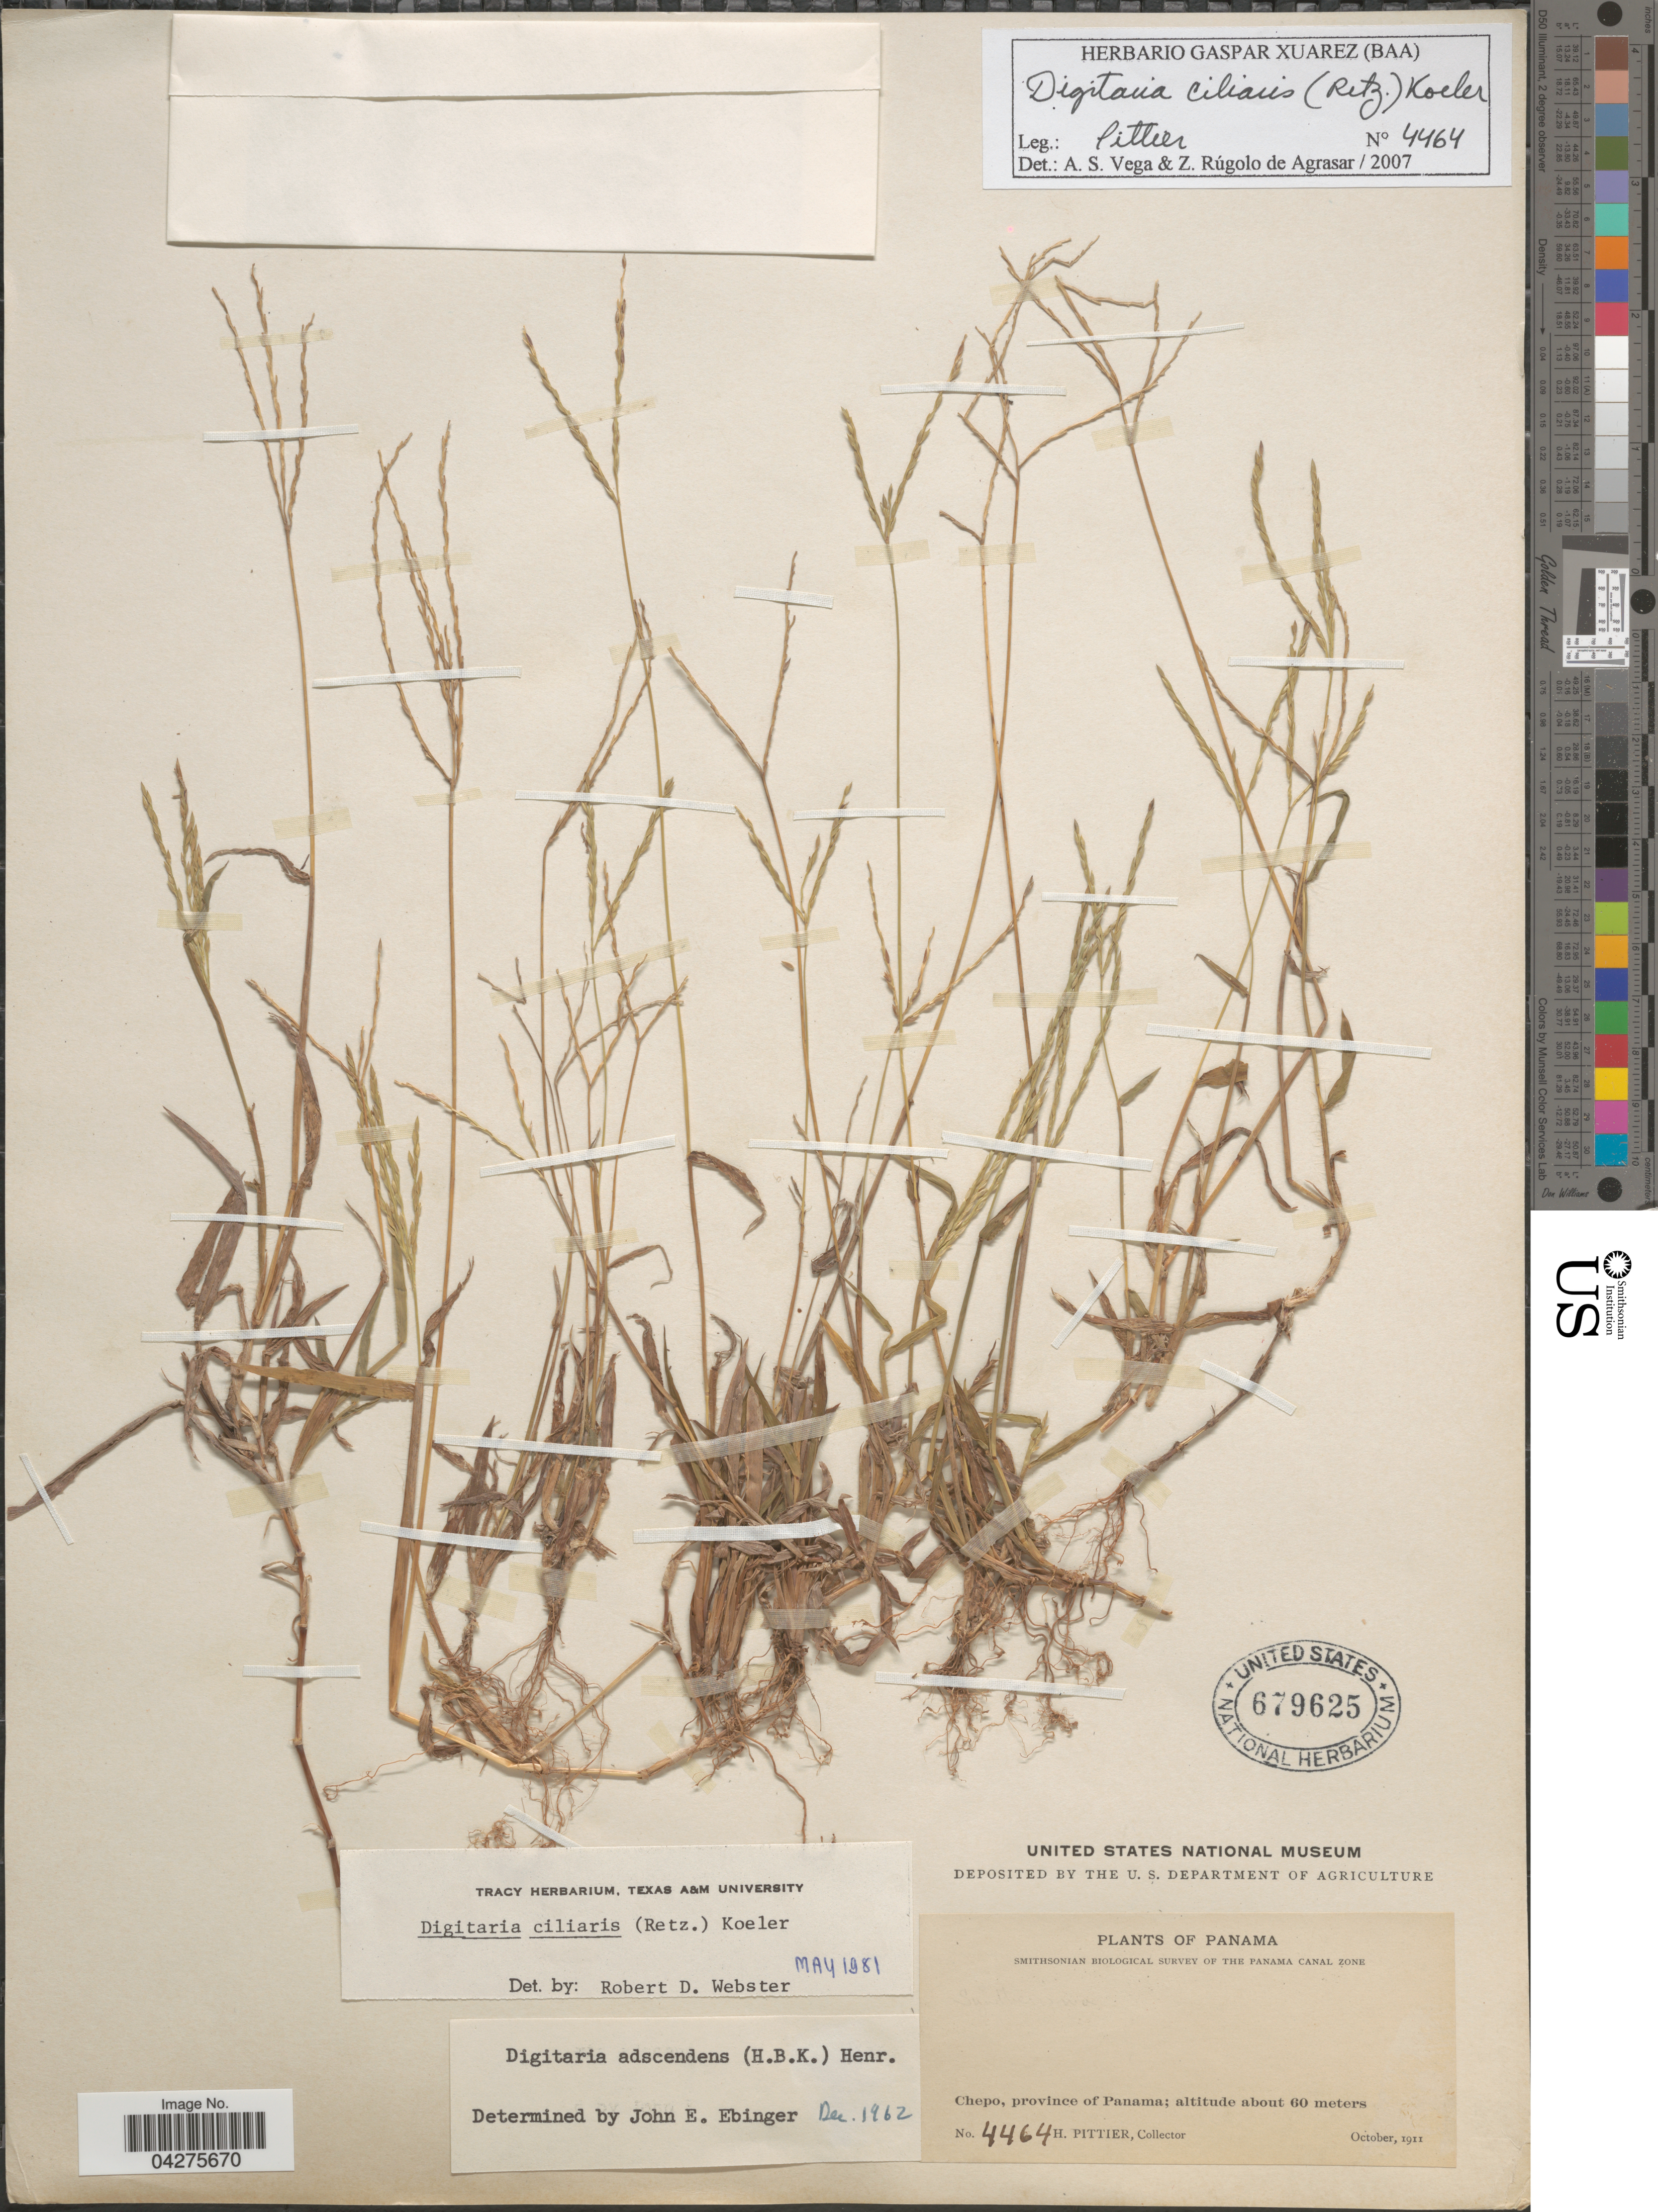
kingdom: Plantae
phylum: Tracheophyta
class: Liliopsida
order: Poales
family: Poaceae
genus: Digitaria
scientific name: Digitaria ciliaris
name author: (Retz.) Koeler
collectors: H. F. Pittier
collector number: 4464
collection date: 1911-10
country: Panama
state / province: Panamá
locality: Smithsonian Biological Survey of the Panama Canal Zone. Chepo.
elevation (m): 60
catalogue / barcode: US 679625